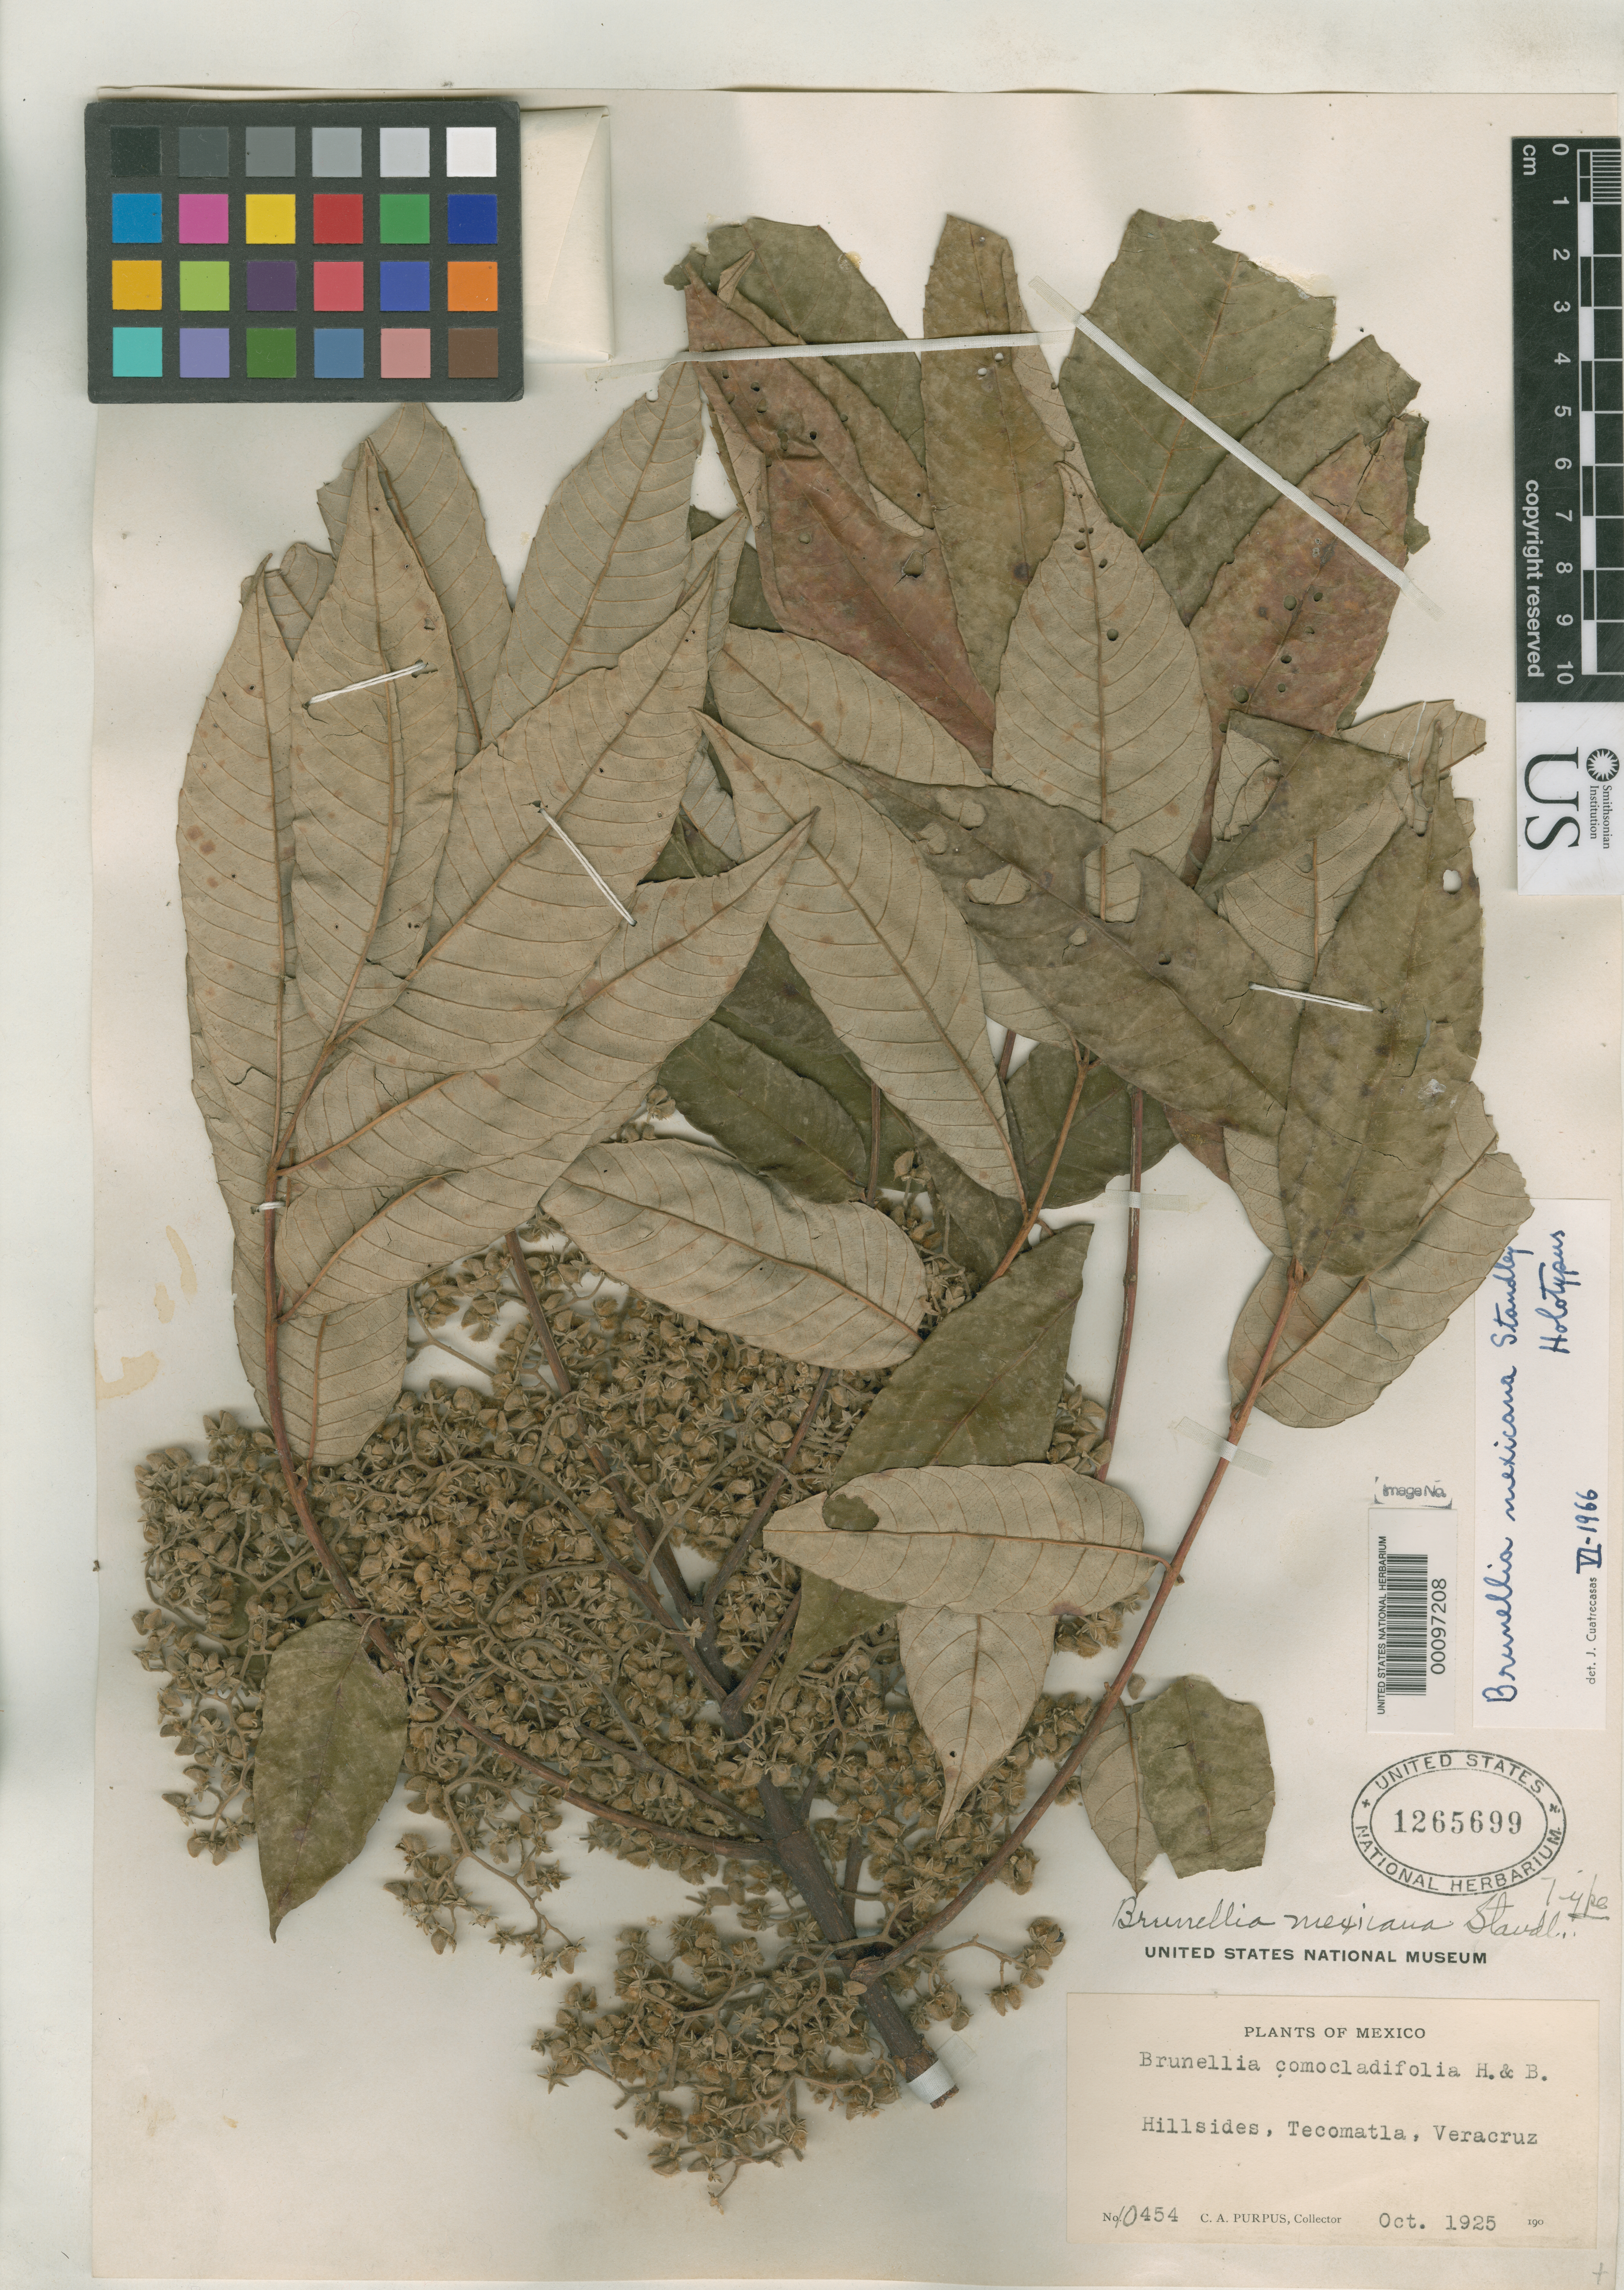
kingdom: Plantae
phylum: Tracheophyta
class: Magnoliopsida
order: Oxalidales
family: Brunelliaceae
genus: Brunellia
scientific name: Brunellia mexicana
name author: Standl.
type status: Holotype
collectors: C. A. Purpus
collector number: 10454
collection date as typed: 24 Oct 1925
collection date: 1925-10-24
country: Mexico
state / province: Veracruz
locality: Tecomatla.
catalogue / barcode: US 1265699